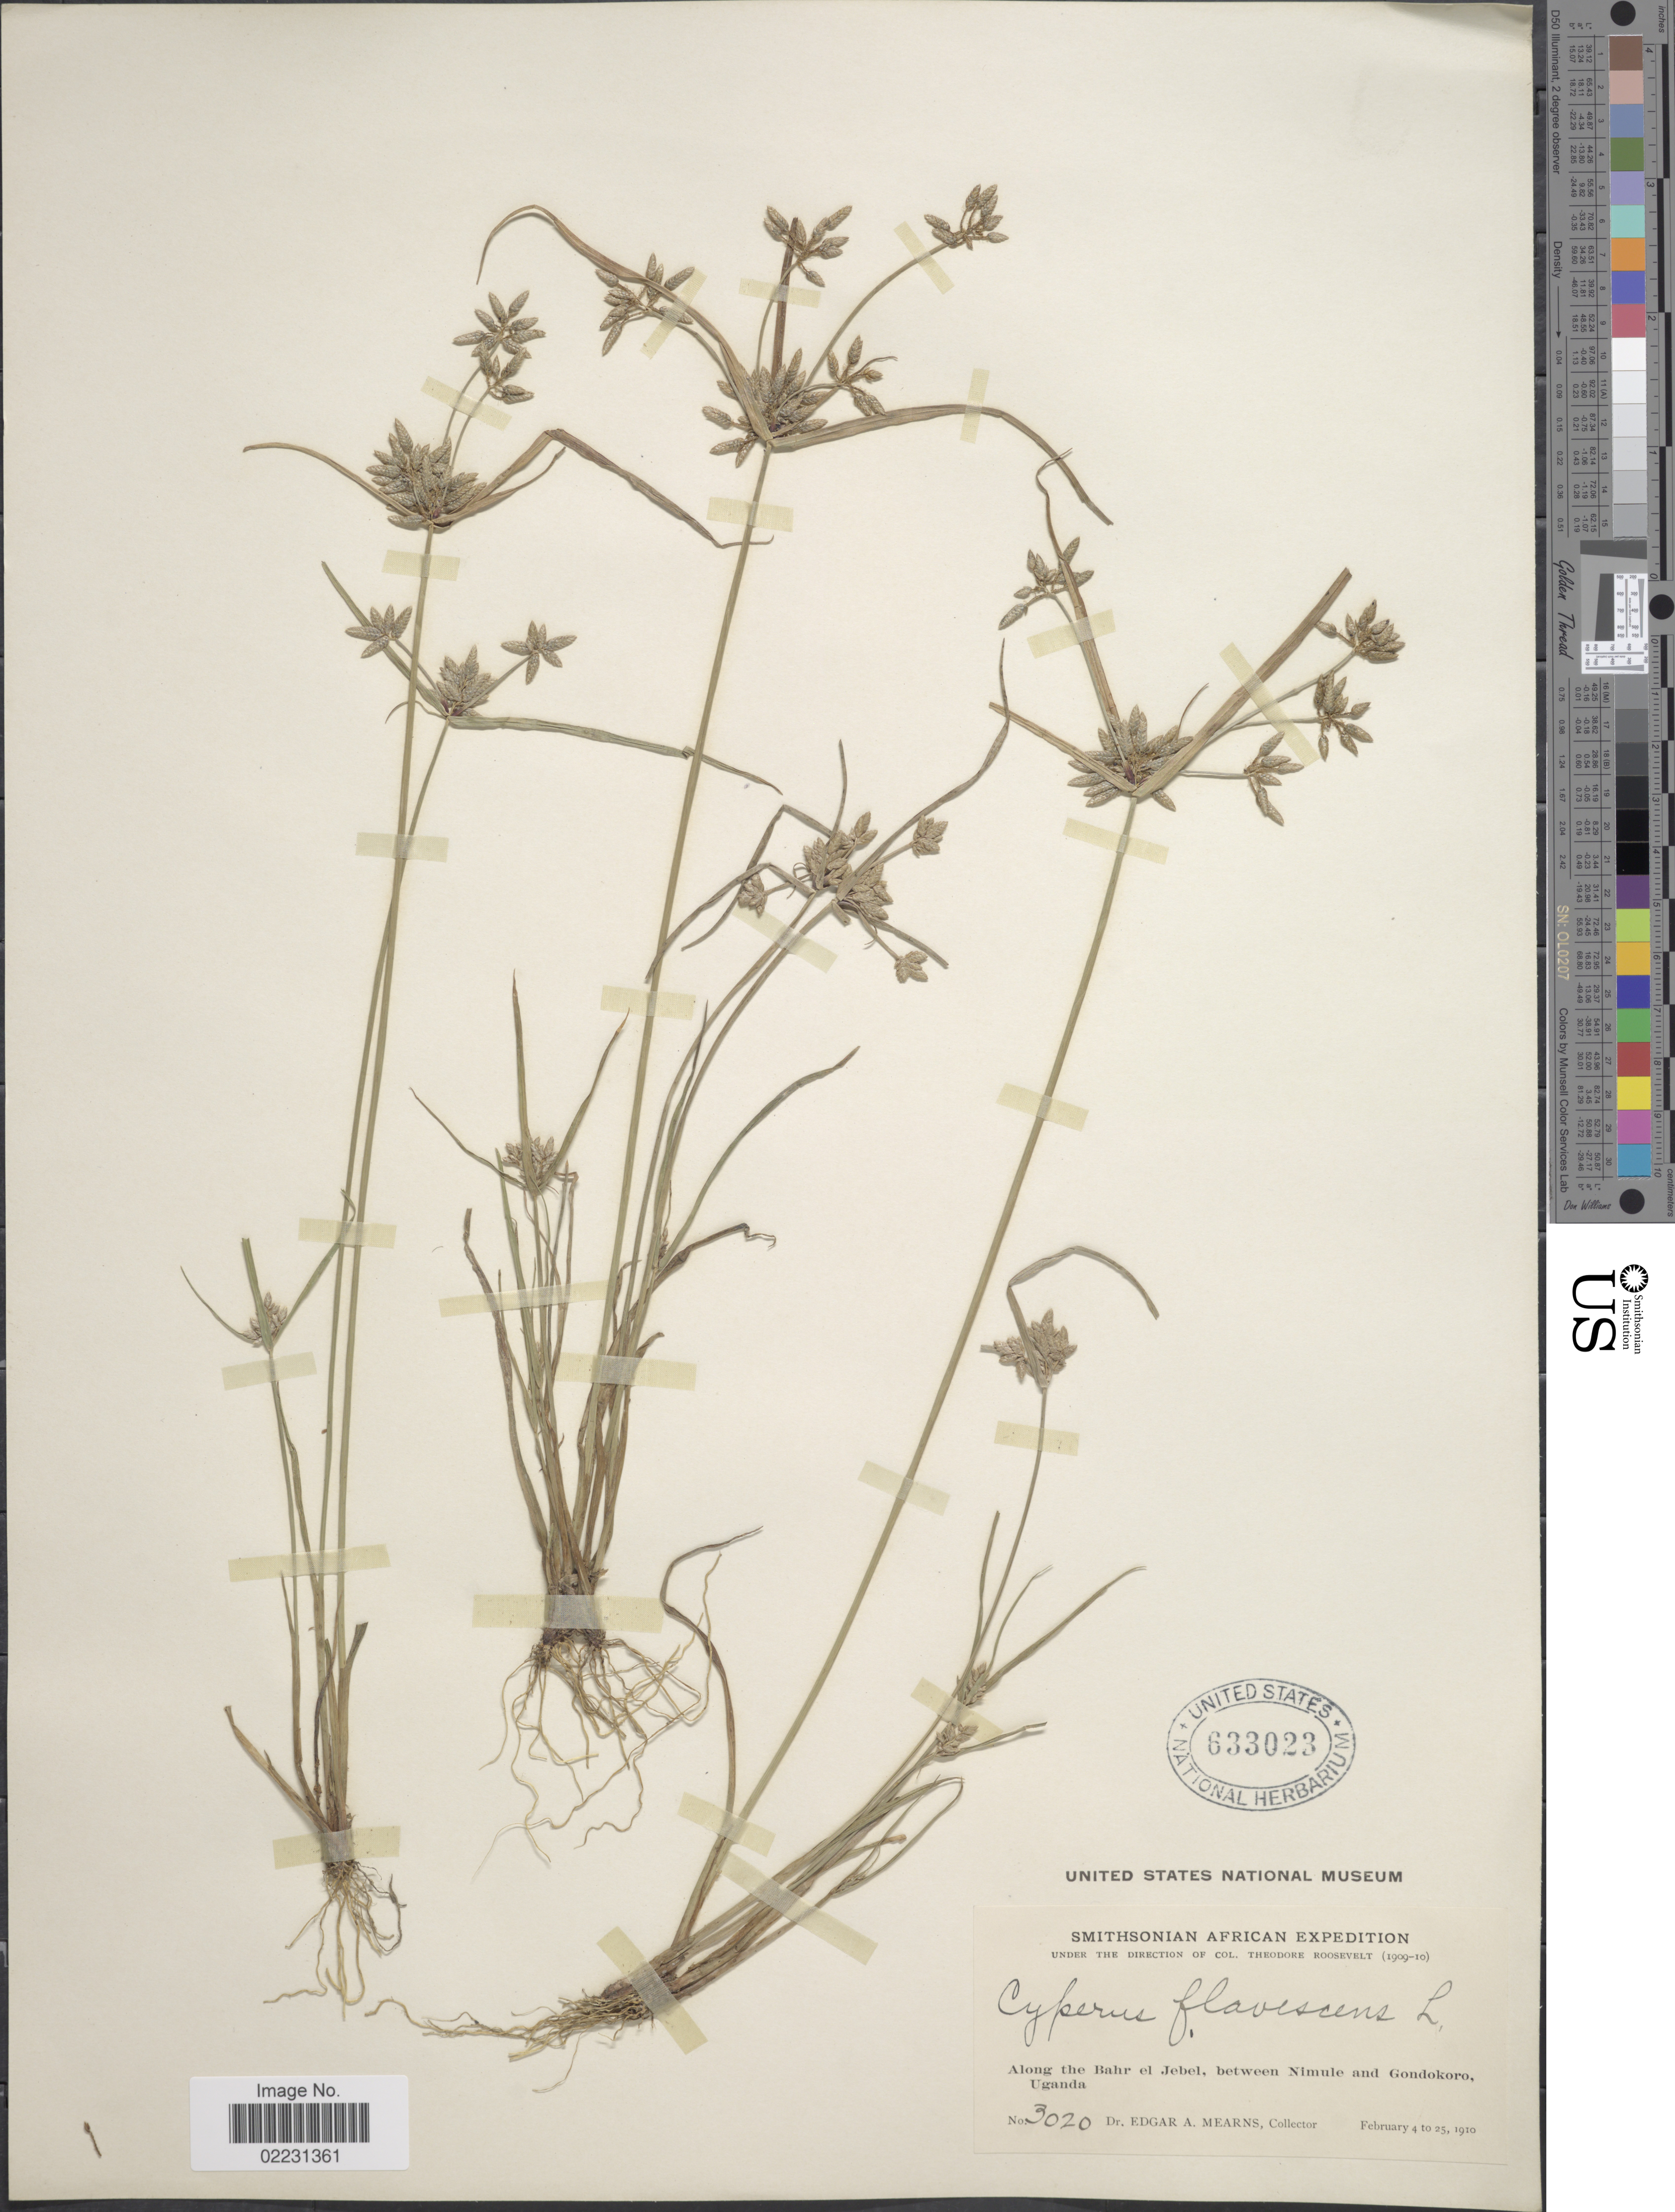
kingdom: Plantae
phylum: Tracheophyta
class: Liliopsida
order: Poales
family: Cyperaceae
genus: Cyperus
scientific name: Cyperus flavescens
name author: L.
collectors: E. A. Mearns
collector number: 3020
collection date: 1910-02-04/1910-02-25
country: Uganda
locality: Along the Bahr el Jebel, between Nimule and Gondokoro Uganda.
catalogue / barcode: US 633023